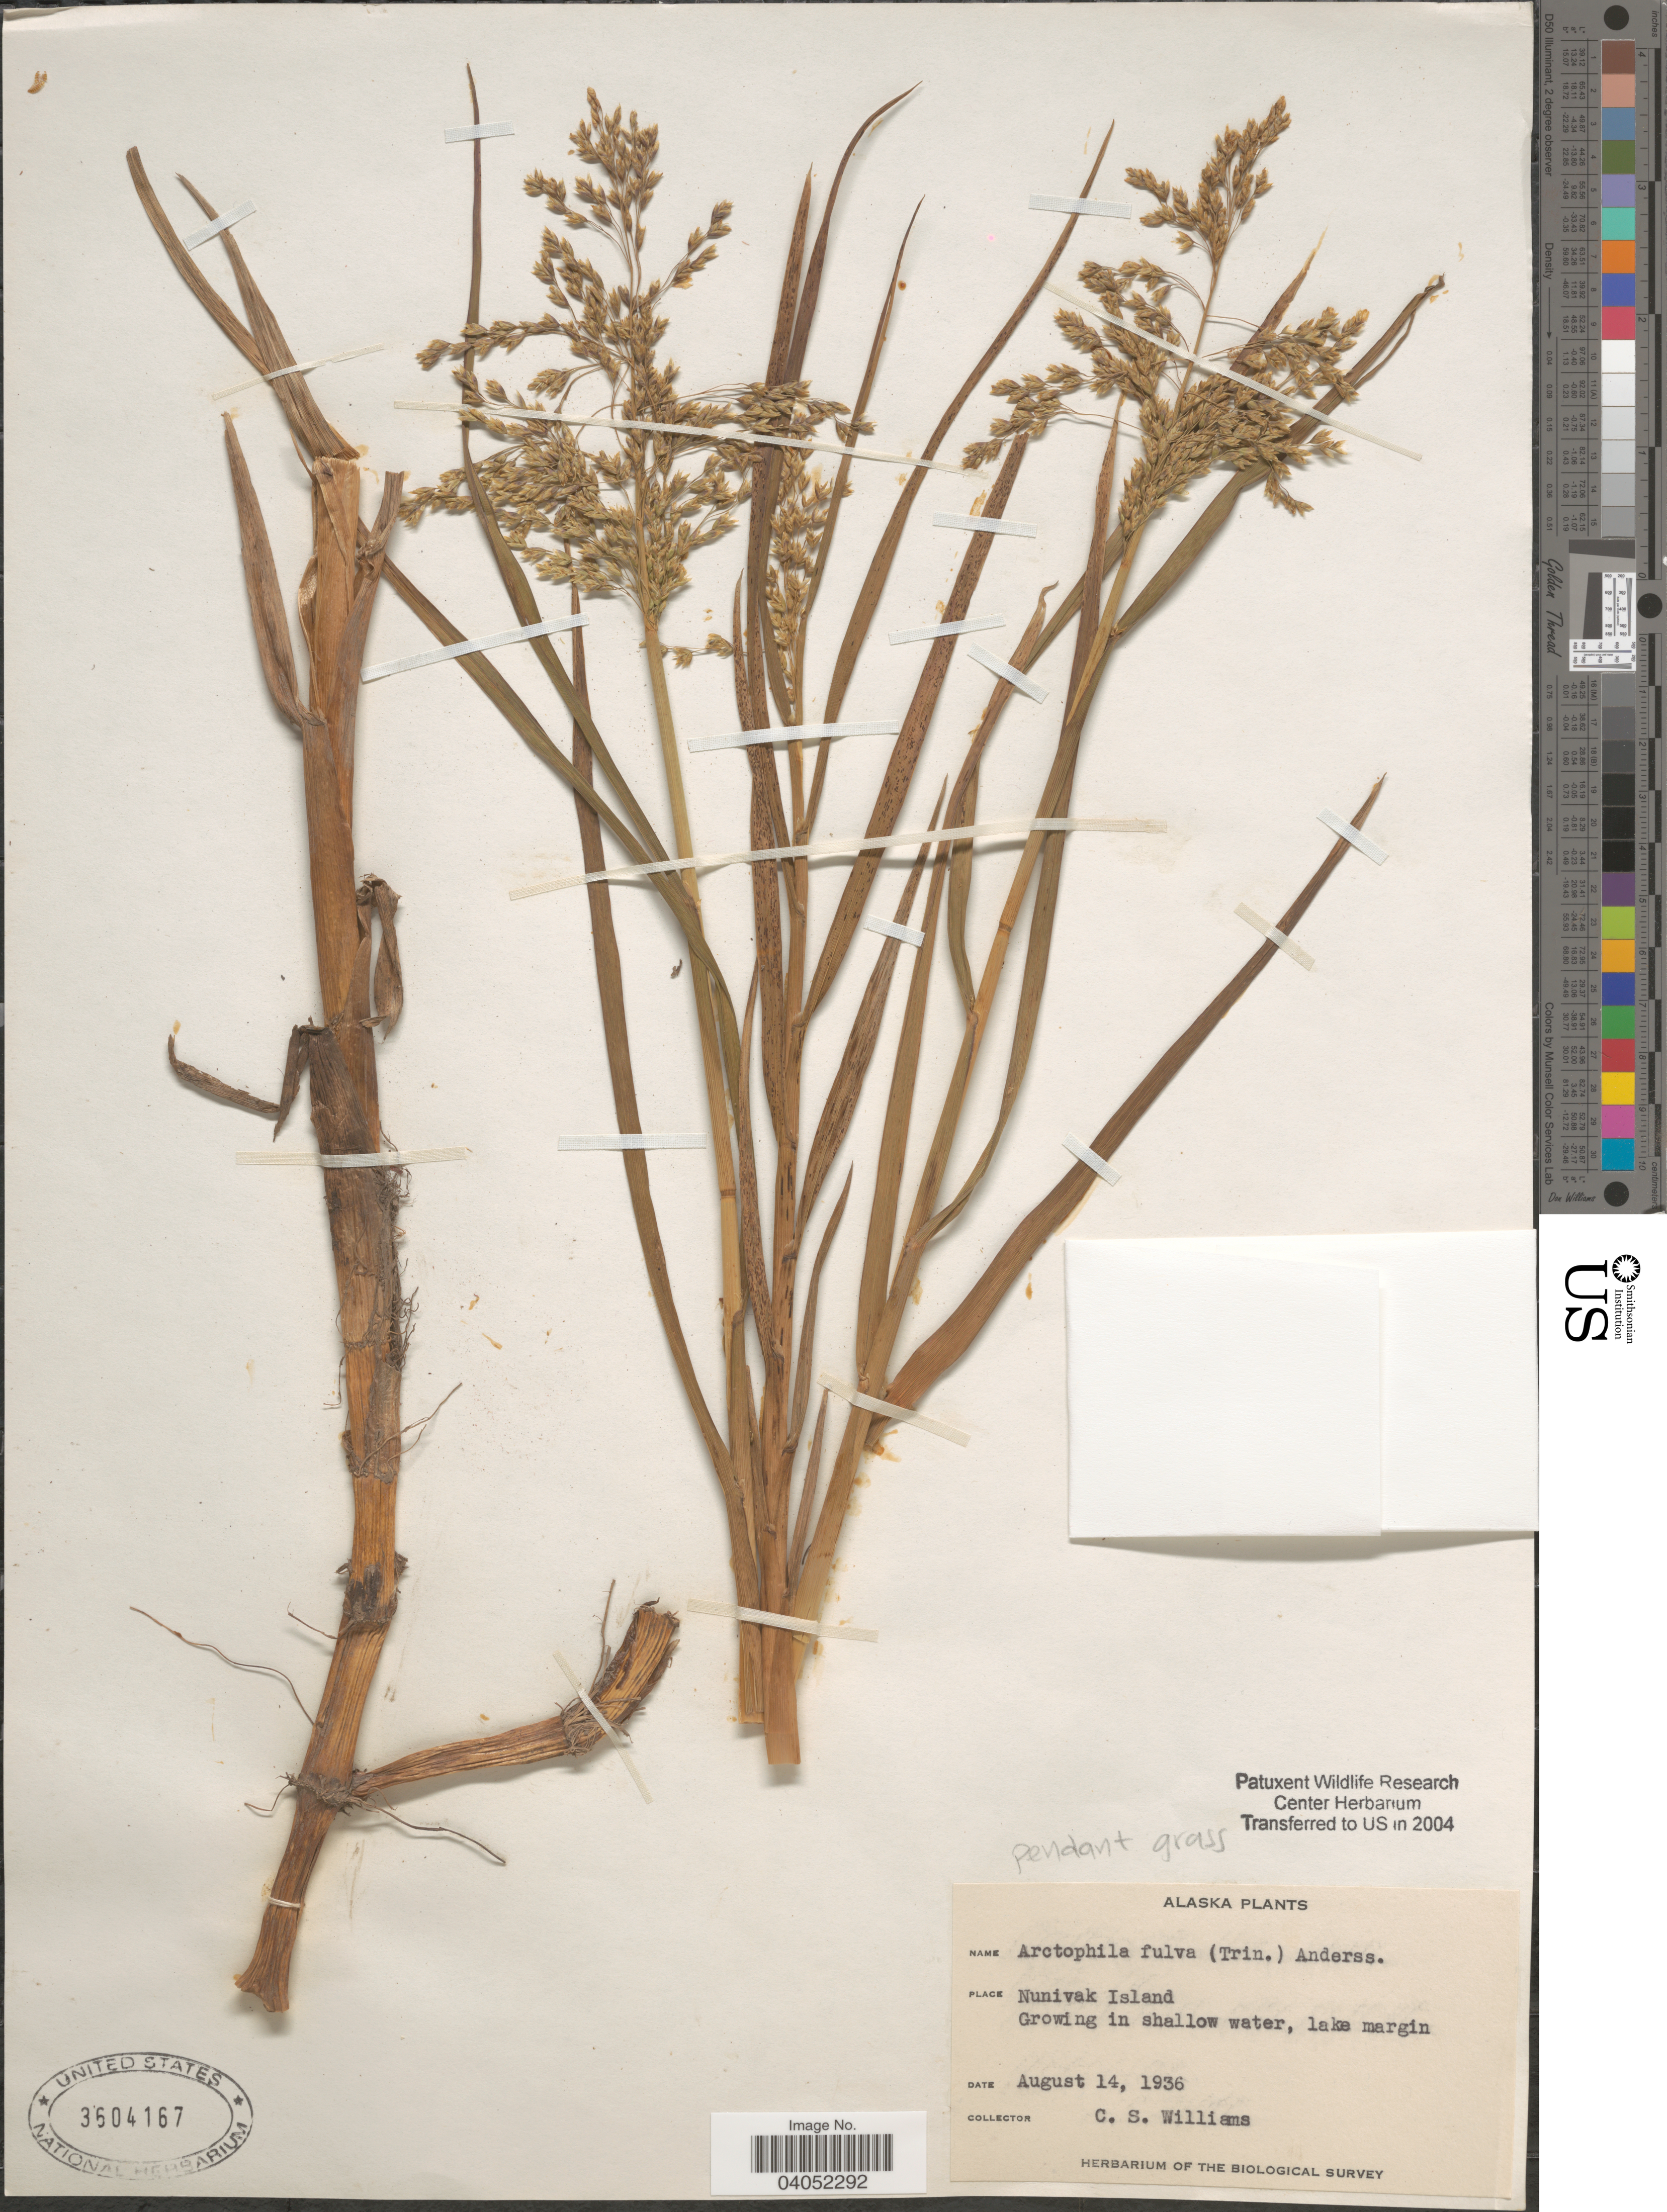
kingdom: Plantae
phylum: Tracheophyta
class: Liliopsida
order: Poales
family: Poaceae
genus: Arctophila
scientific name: Arctophila fulva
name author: (Trin.) Andersson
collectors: C. Williams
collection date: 1936-08-14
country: United States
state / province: Alaska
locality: Nunivak Island.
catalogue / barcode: US 3604167